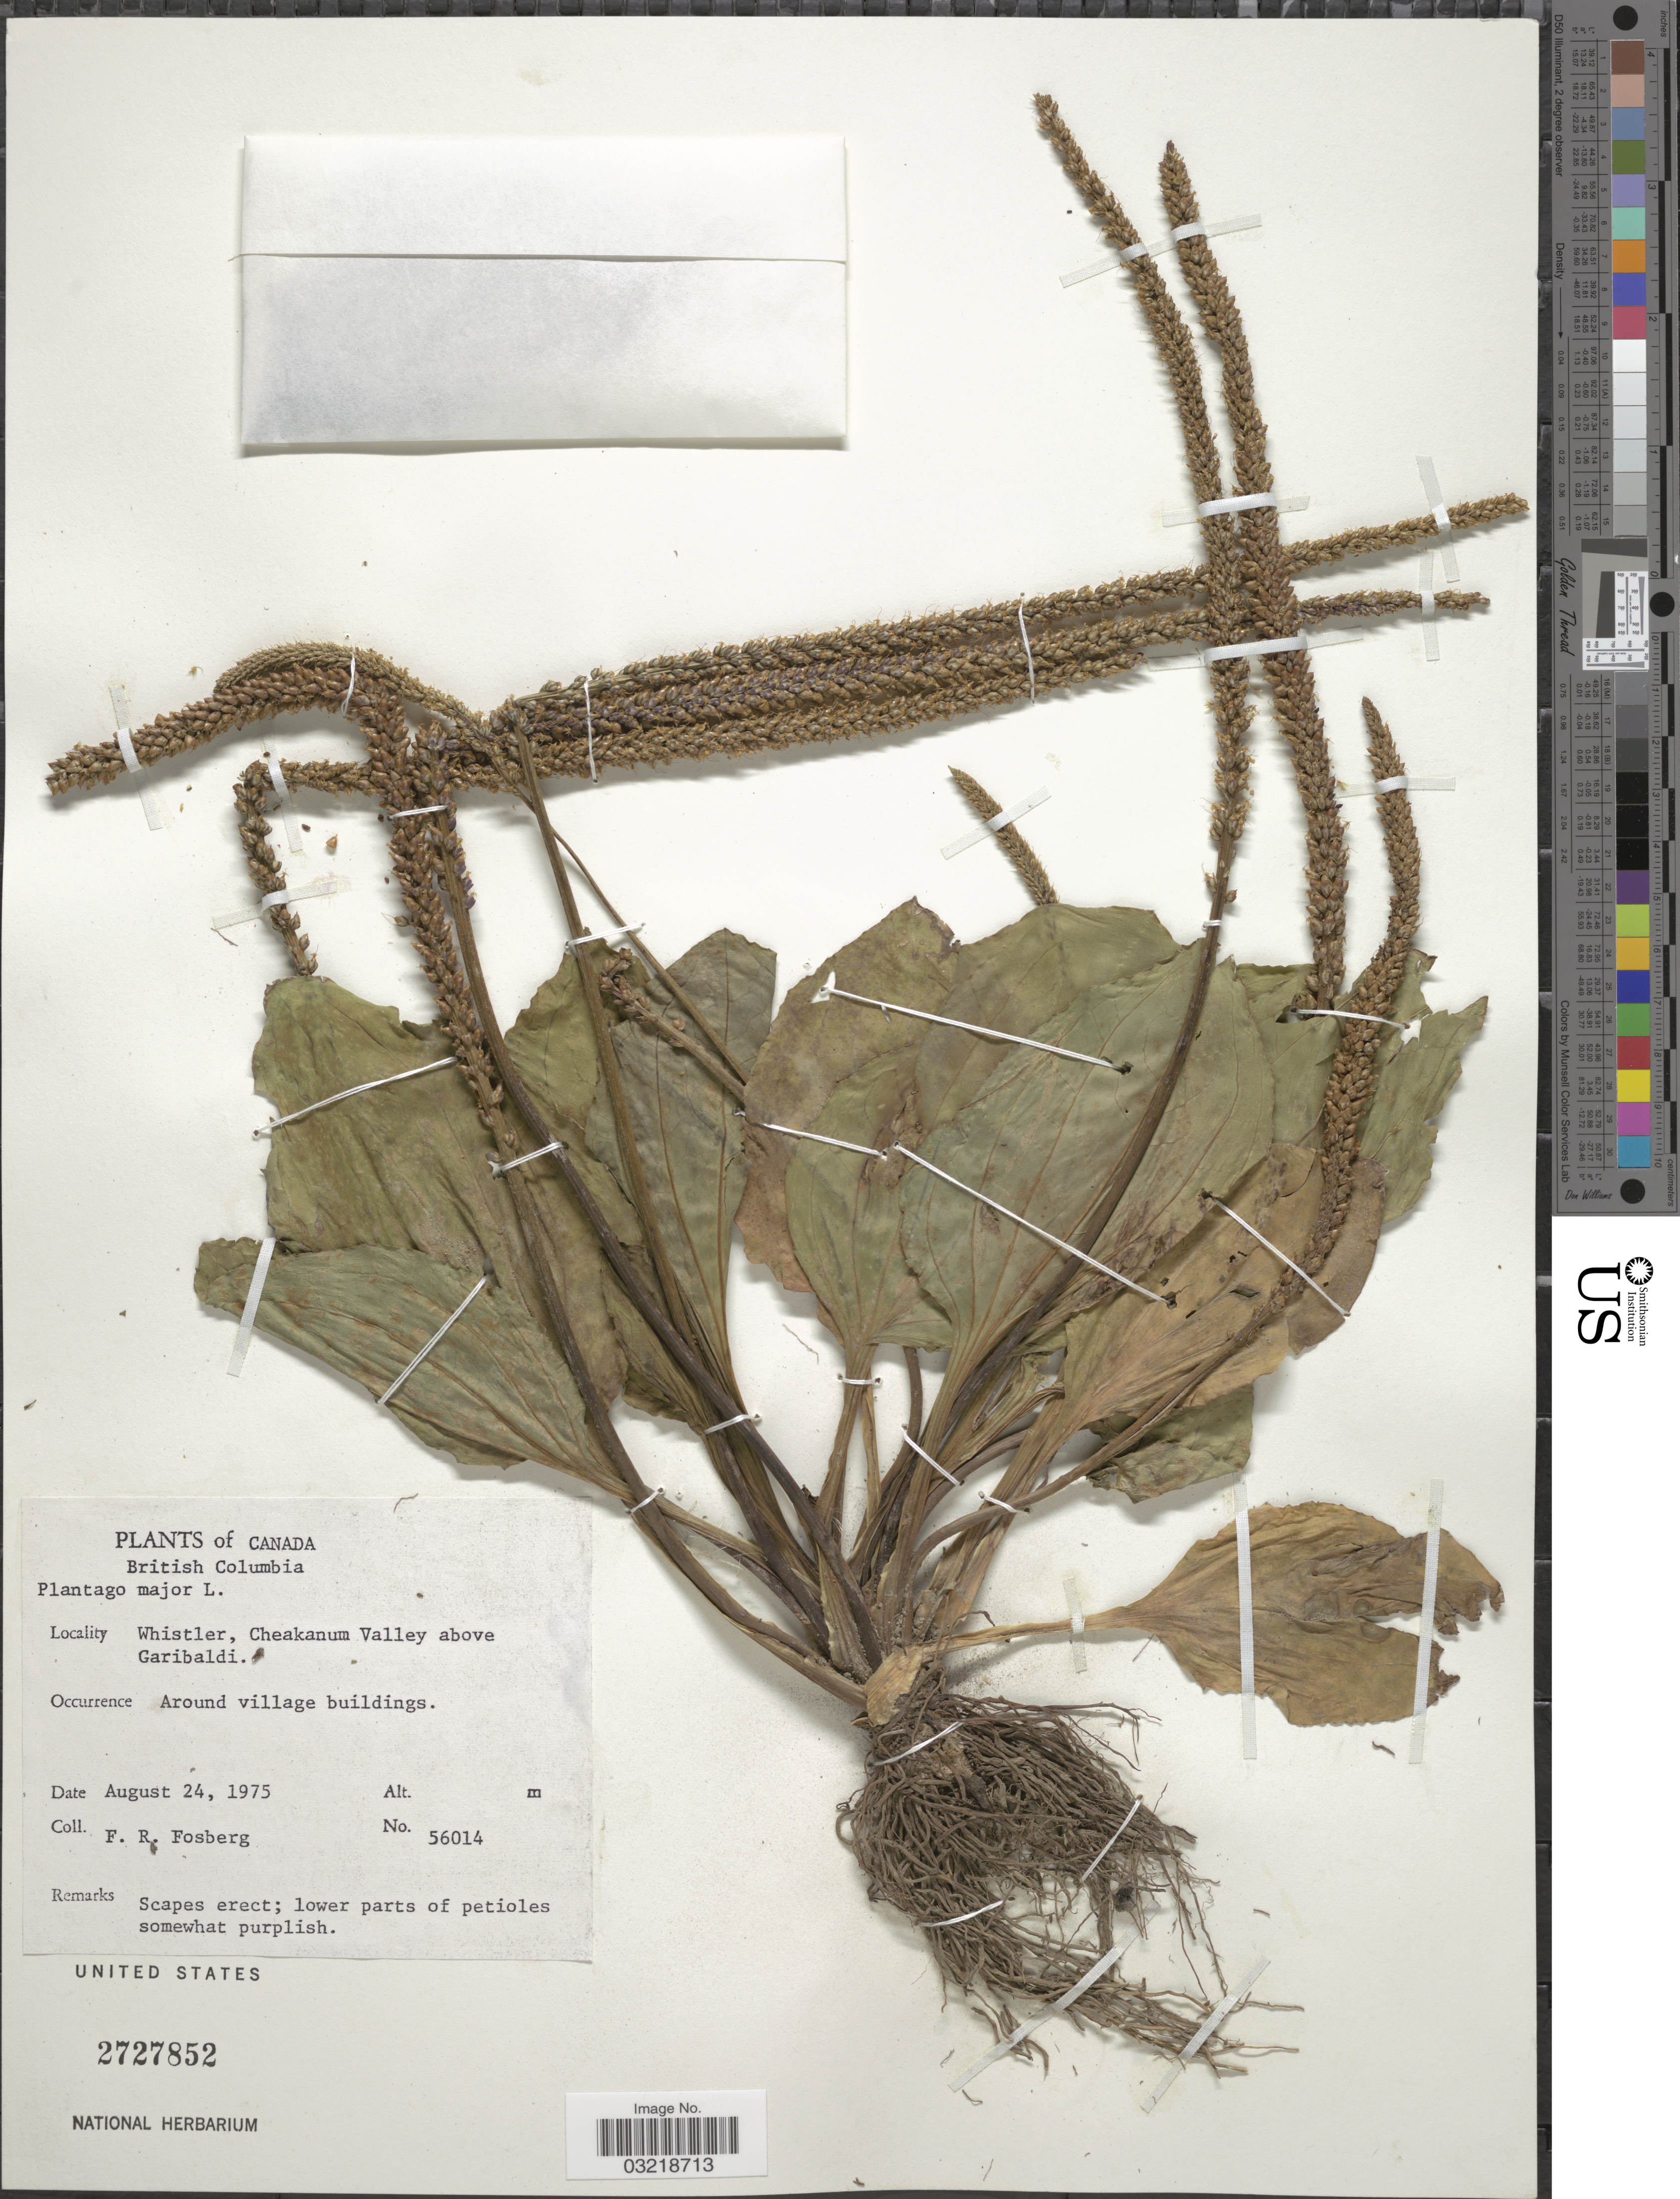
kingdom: Plantae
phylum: Tracheophyta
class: Magnoliopsida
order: Lamiales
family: Plantaginaceae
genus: Plantago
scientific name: Plantago major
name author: L.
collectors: F. R. Fosberg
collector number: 56014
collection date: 1975-08-24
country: Canada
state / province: British Columbia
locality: Whistler, Cheakanum Valley above Garibaldi.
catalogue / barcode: US 2727852